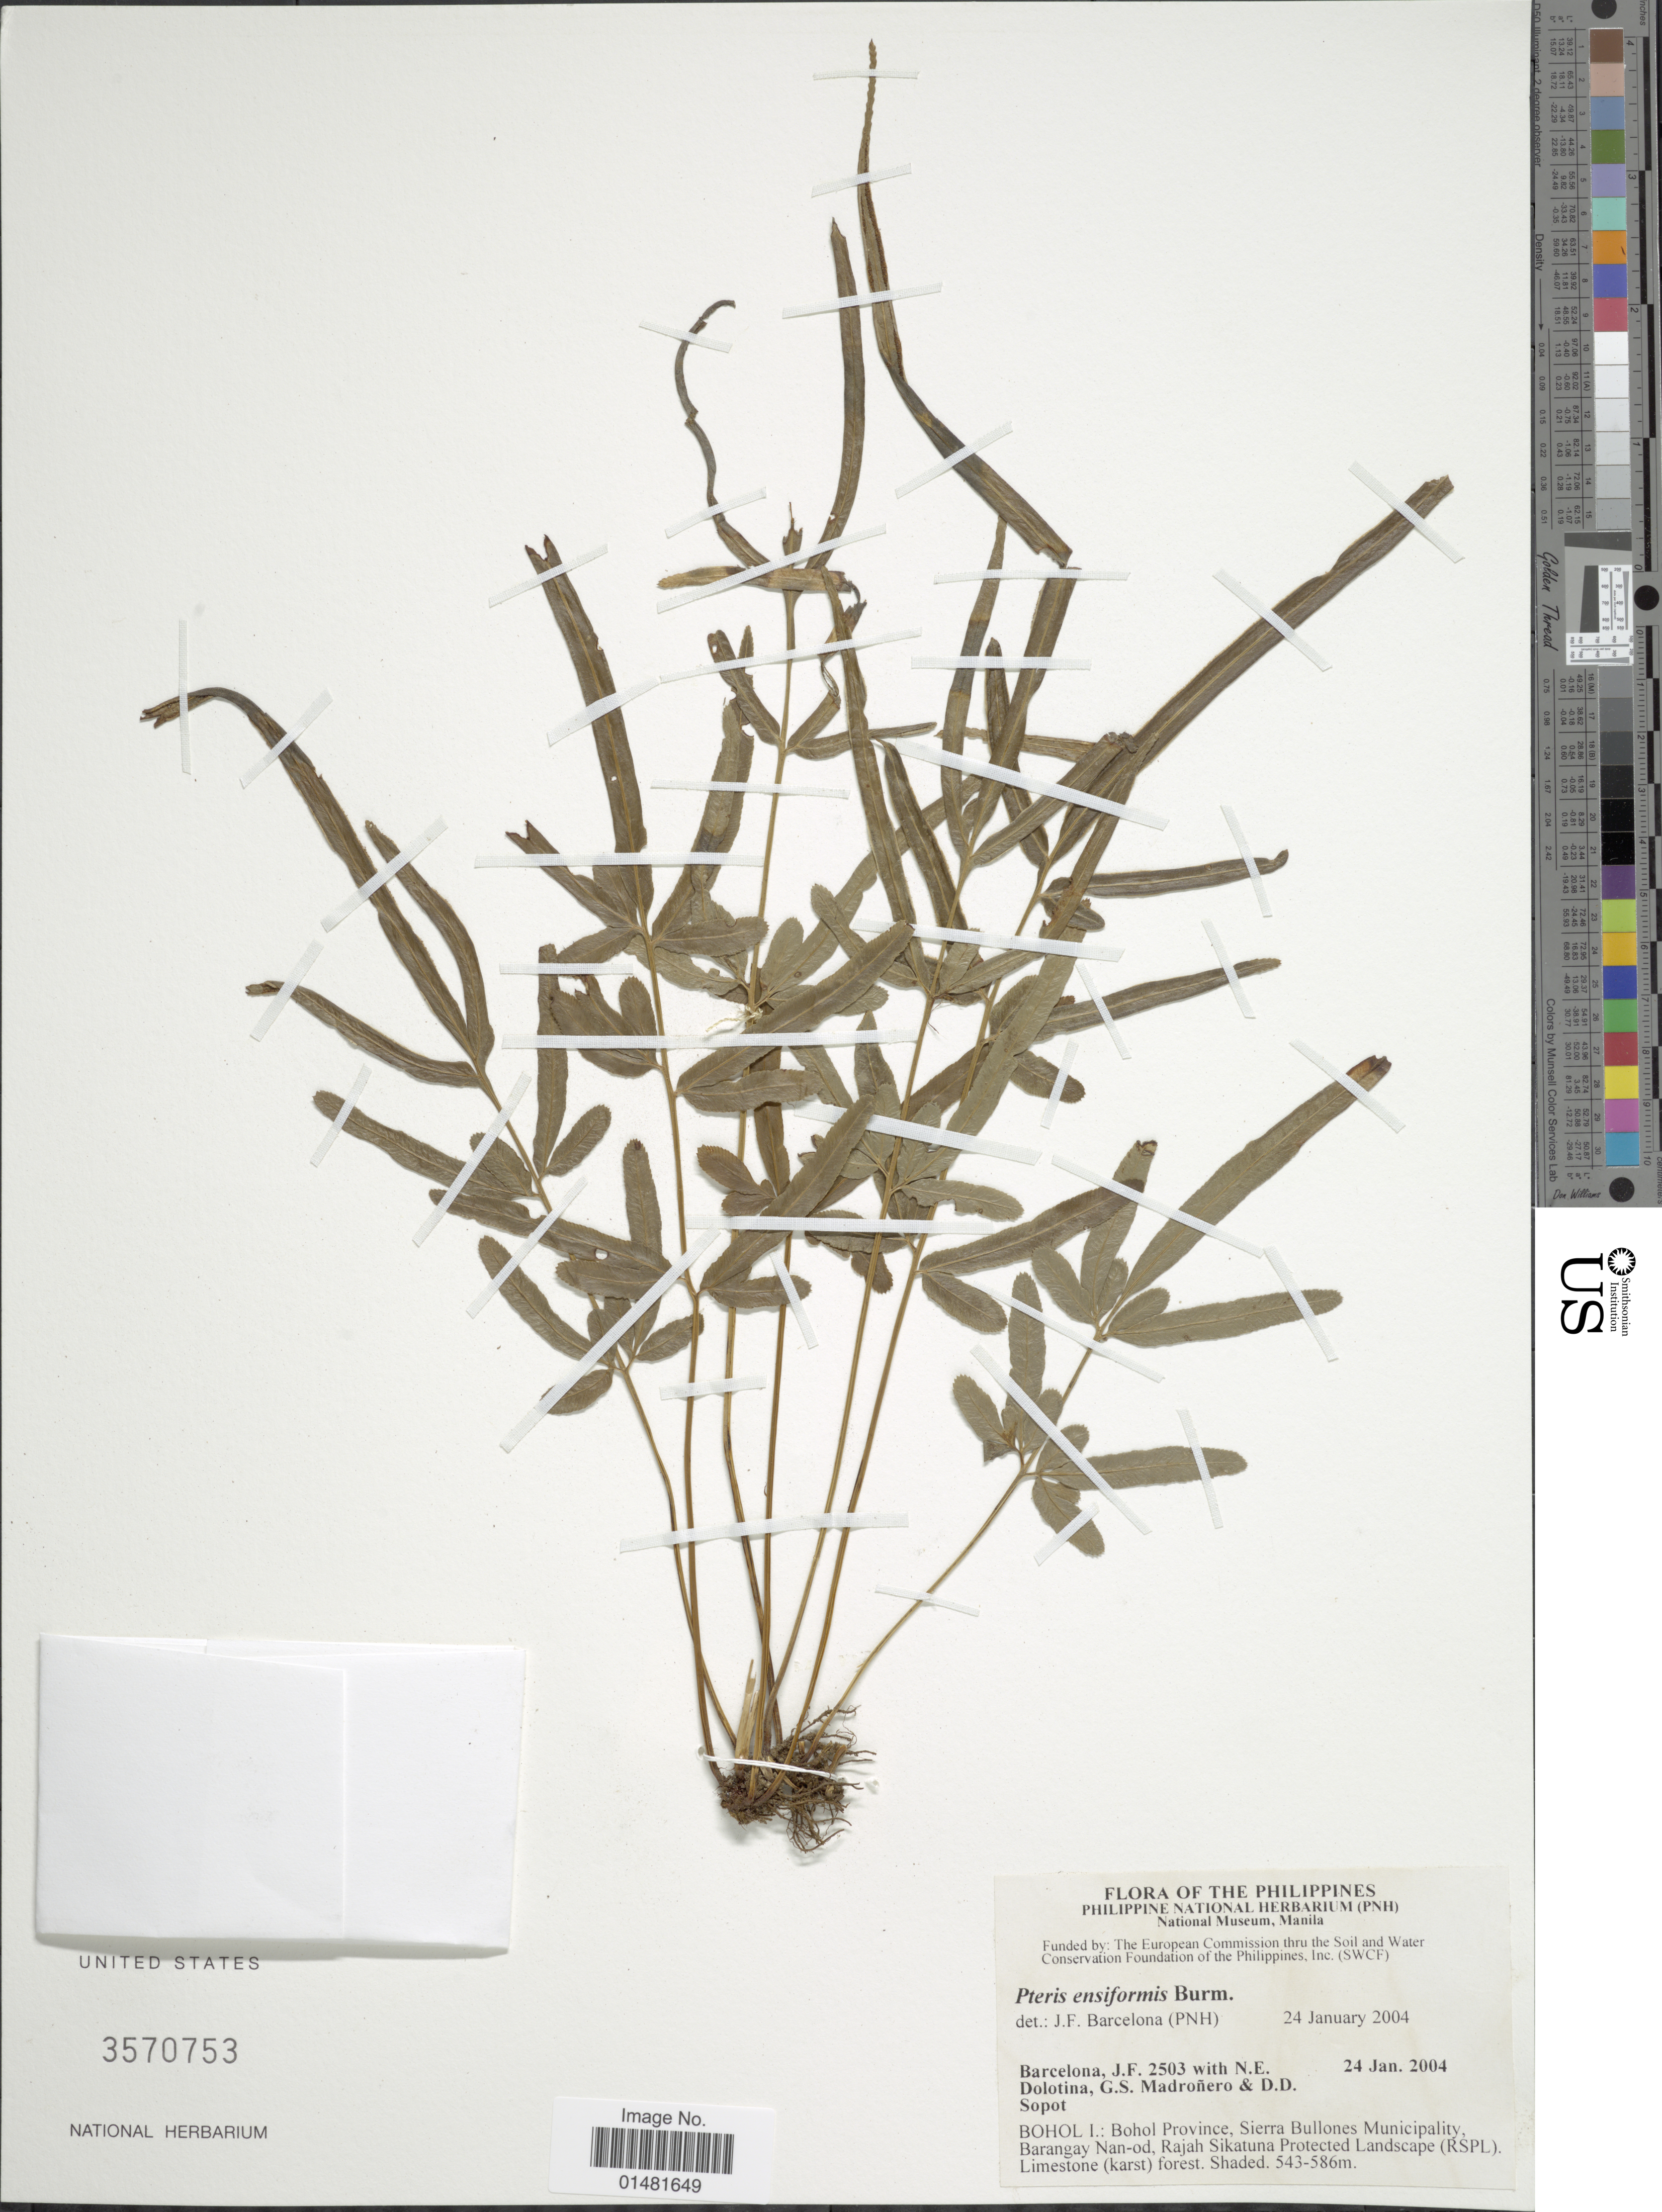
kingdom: Plantae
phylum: Tracheophyta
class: Polypodiopsida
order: Polypodiales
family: Pteridaceae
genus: Pteris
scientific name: Pteris ensiformis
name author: Burm. f.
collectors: J. F. Barcelona, N. Dolotina, G. Madroñero & D. Sopot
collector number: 2503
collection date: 2004-01-24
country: Philippines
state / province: Central Visayas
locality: Bohol I.: Bohol Provincce, Sierra Bullones Municipality, Barangay Nan-od, Rajah Sikatuna Protected Landscape (RSPL)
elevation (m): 543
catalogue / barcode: US 3570753